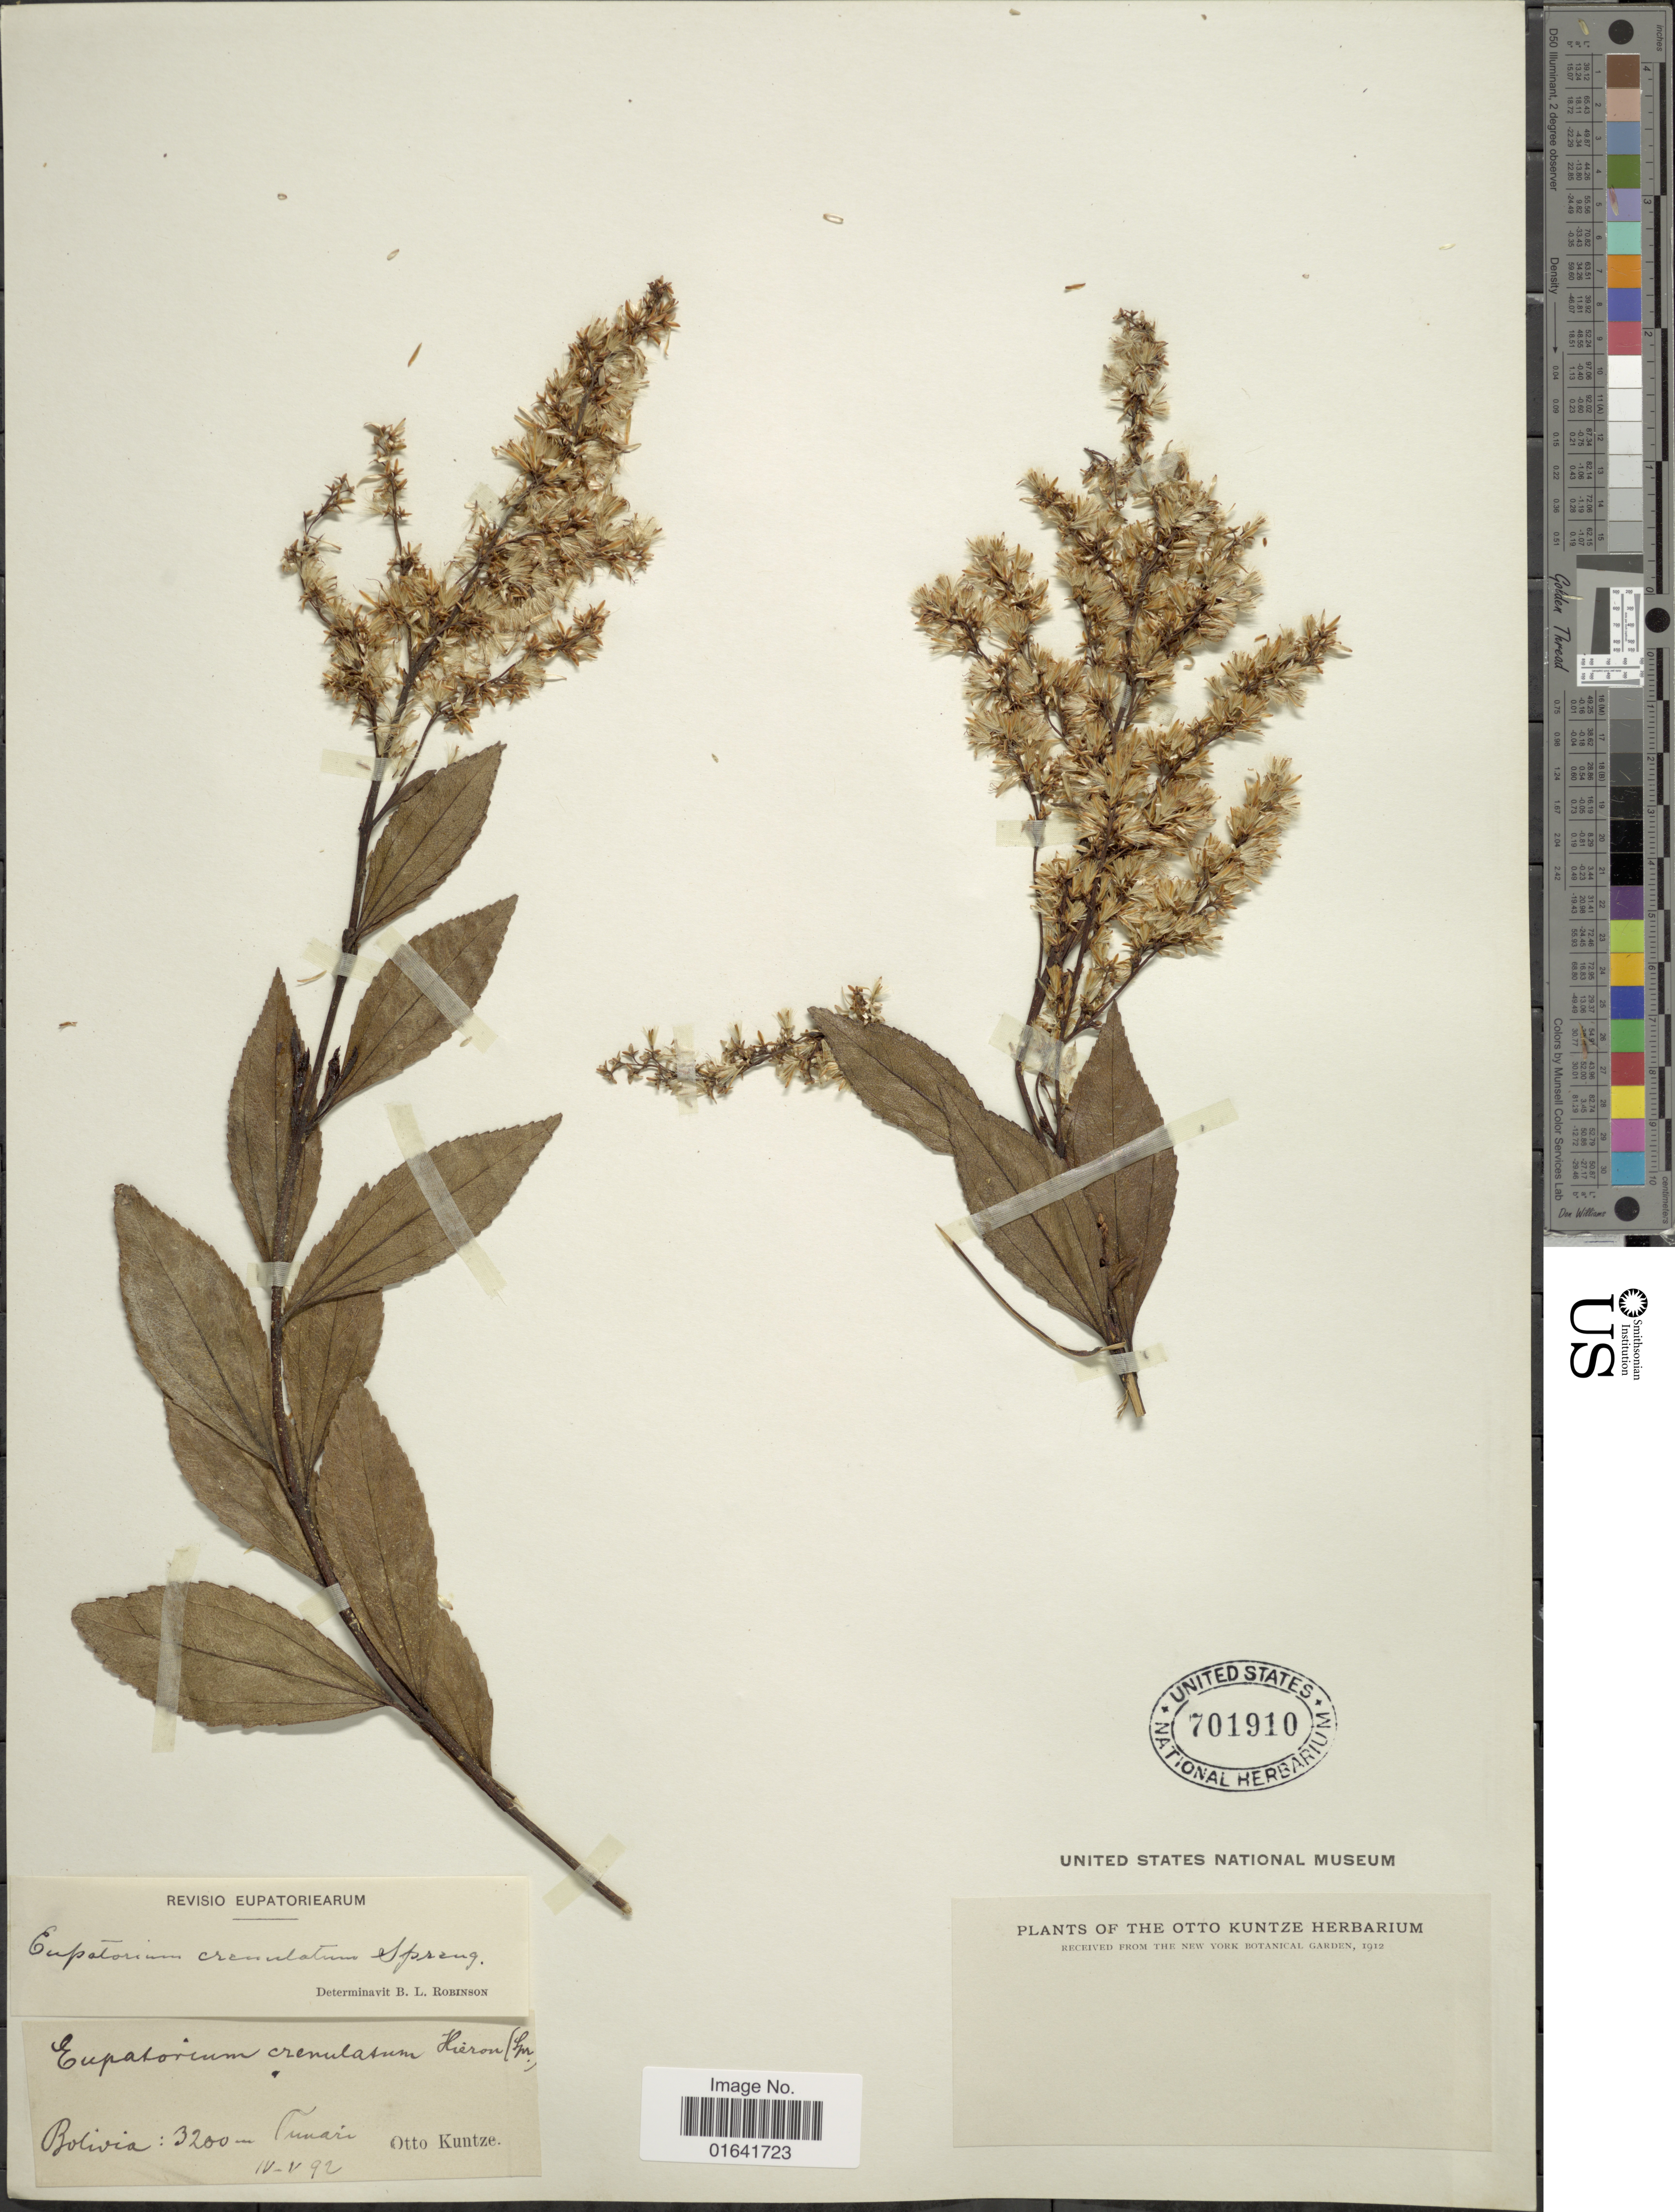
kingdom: Plantae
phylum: Tracheophyta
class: Magnoliopsida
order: Asterales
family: Asteraceae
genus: Raulinoreitzia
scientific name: Raulinoreitzia crenulata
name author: (Spreng.) R.M. King & H. Rob.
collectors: C.E.O. Kuntze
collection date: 1992-04/1992-05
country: Bolivia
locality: Tunari.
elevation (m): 3200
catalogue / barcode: US 701910